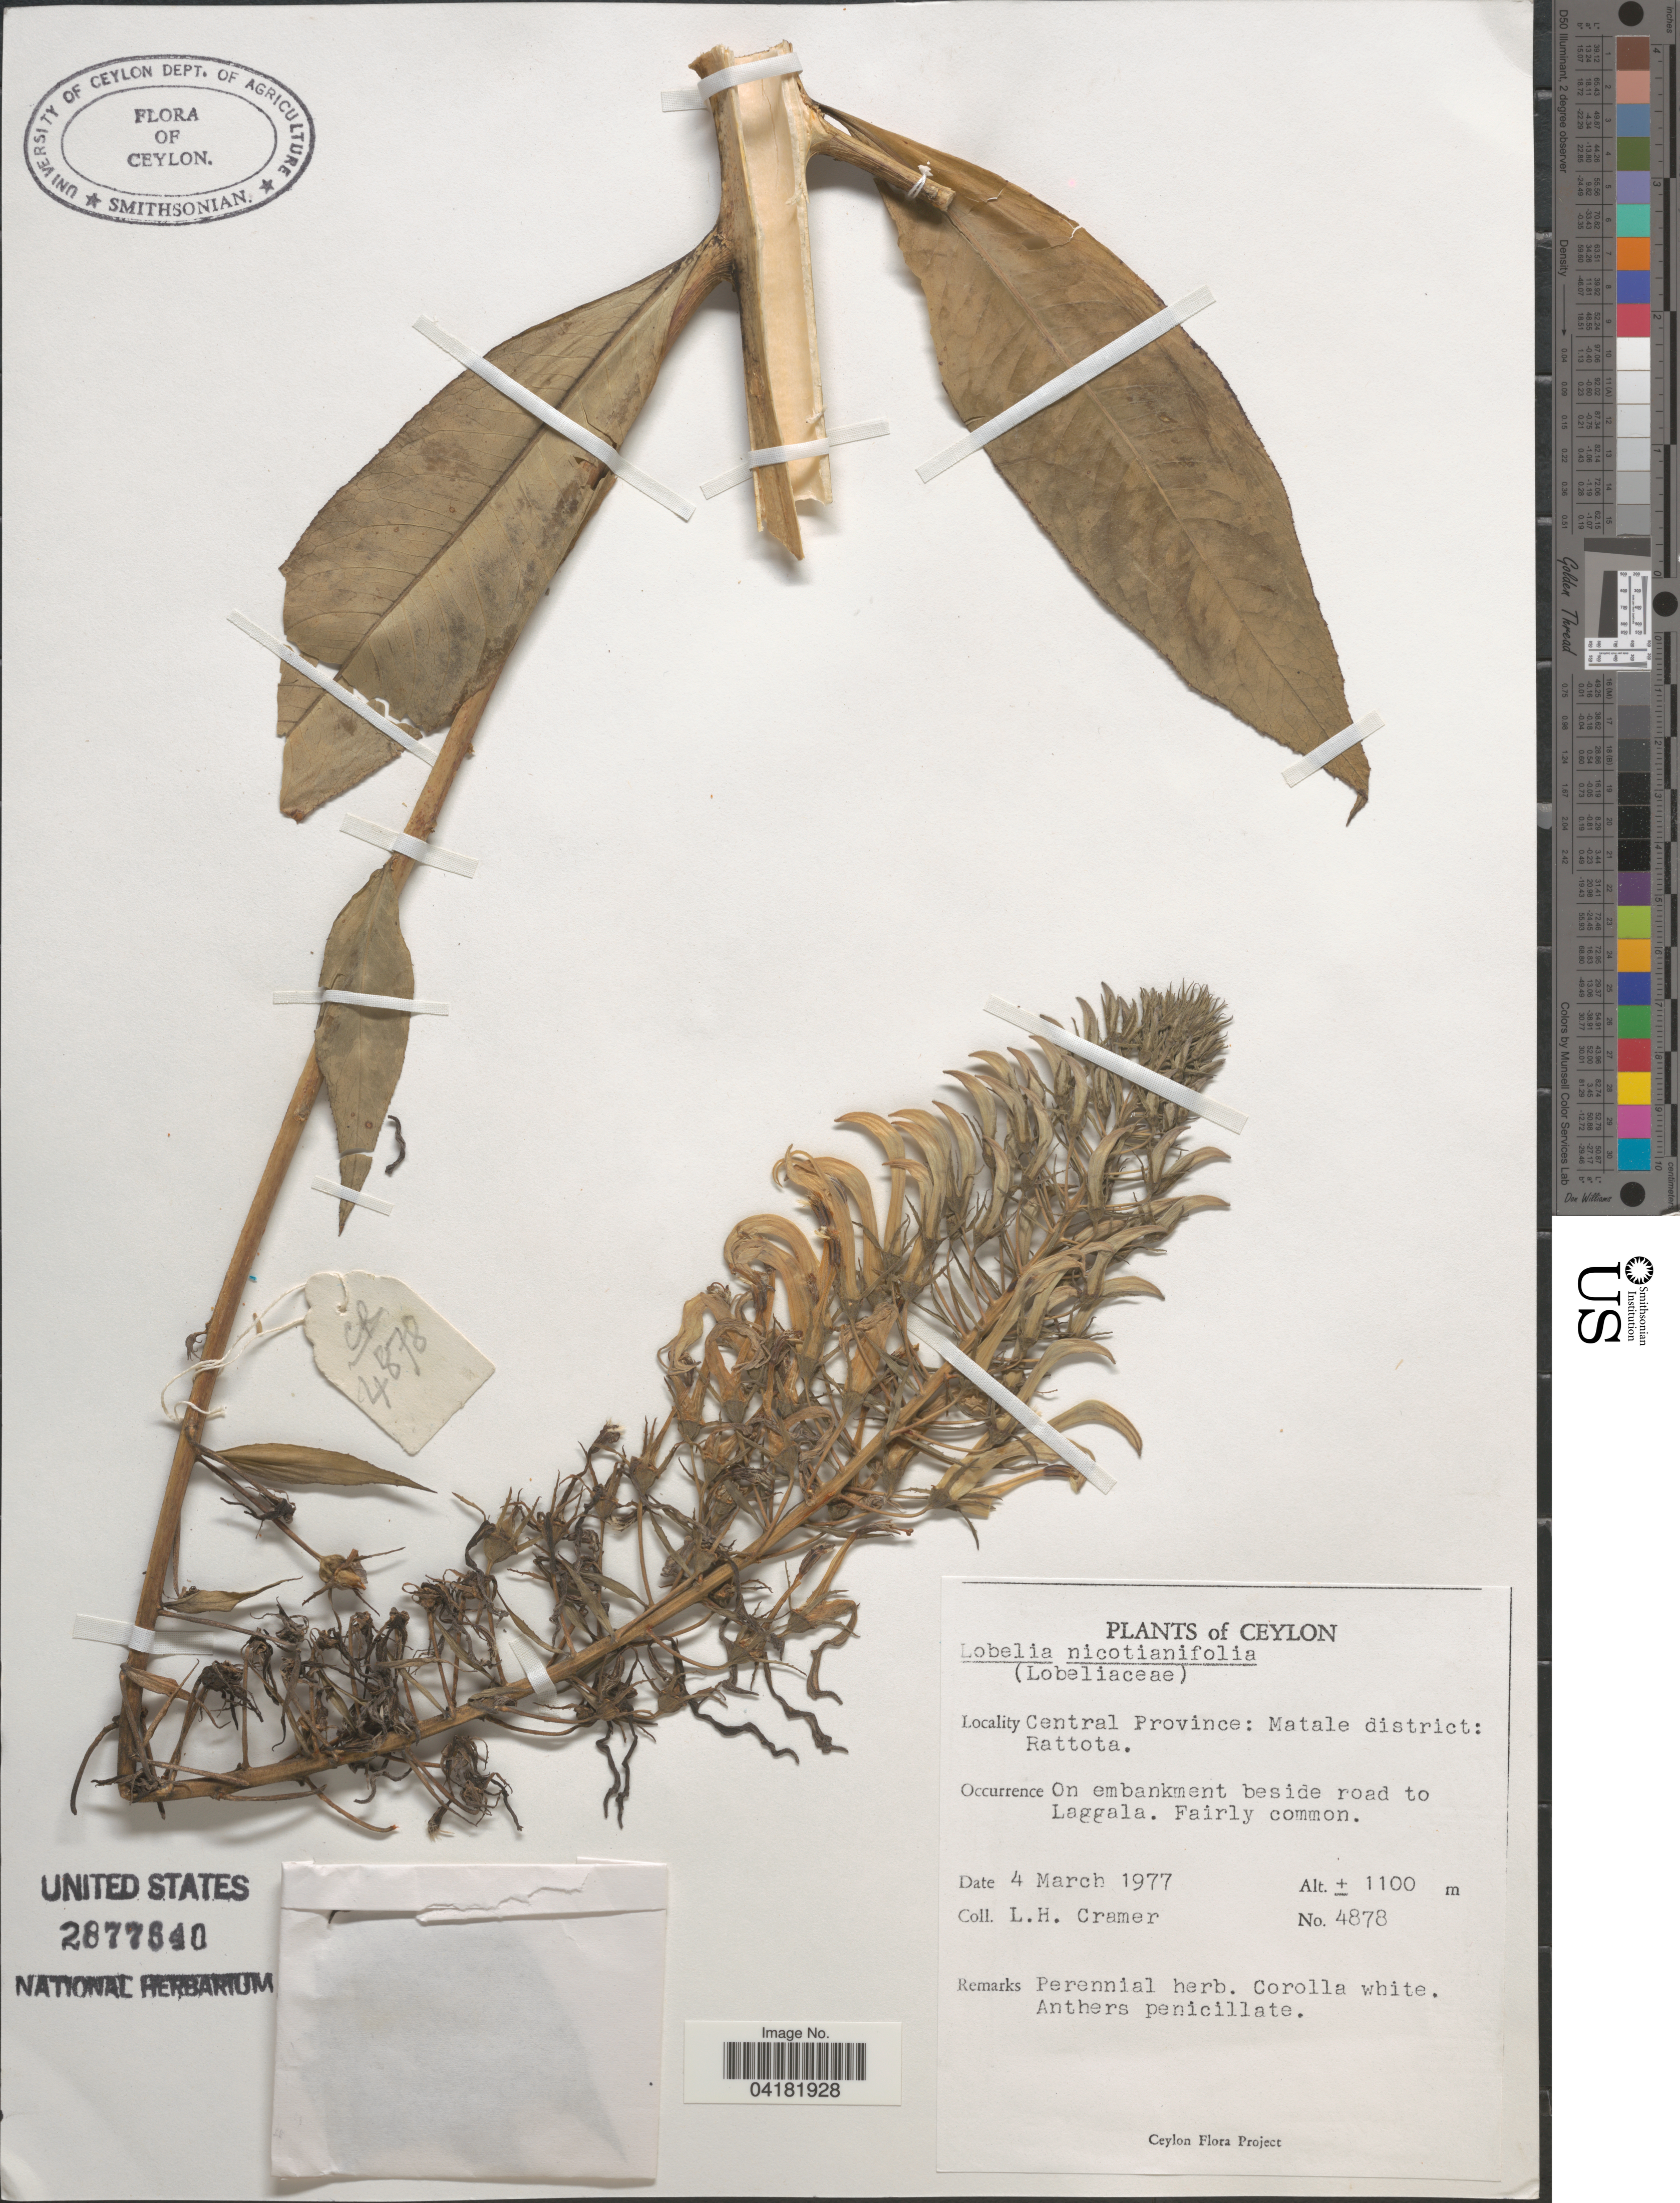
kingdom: Plantae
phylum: Tracheophyta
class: Magnoliopsida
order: Asterales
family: Campanulaceae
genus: Lobelia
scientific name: Lobelia nicotianifolia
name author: Roth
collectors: L. H. Cramer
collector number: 4878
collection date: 1977-03-04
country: Sri Lanka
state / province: Central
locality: Ceylon. Matale district: Rattota. Beside road to Laggala.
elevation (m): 1100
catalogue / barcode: US 2877640